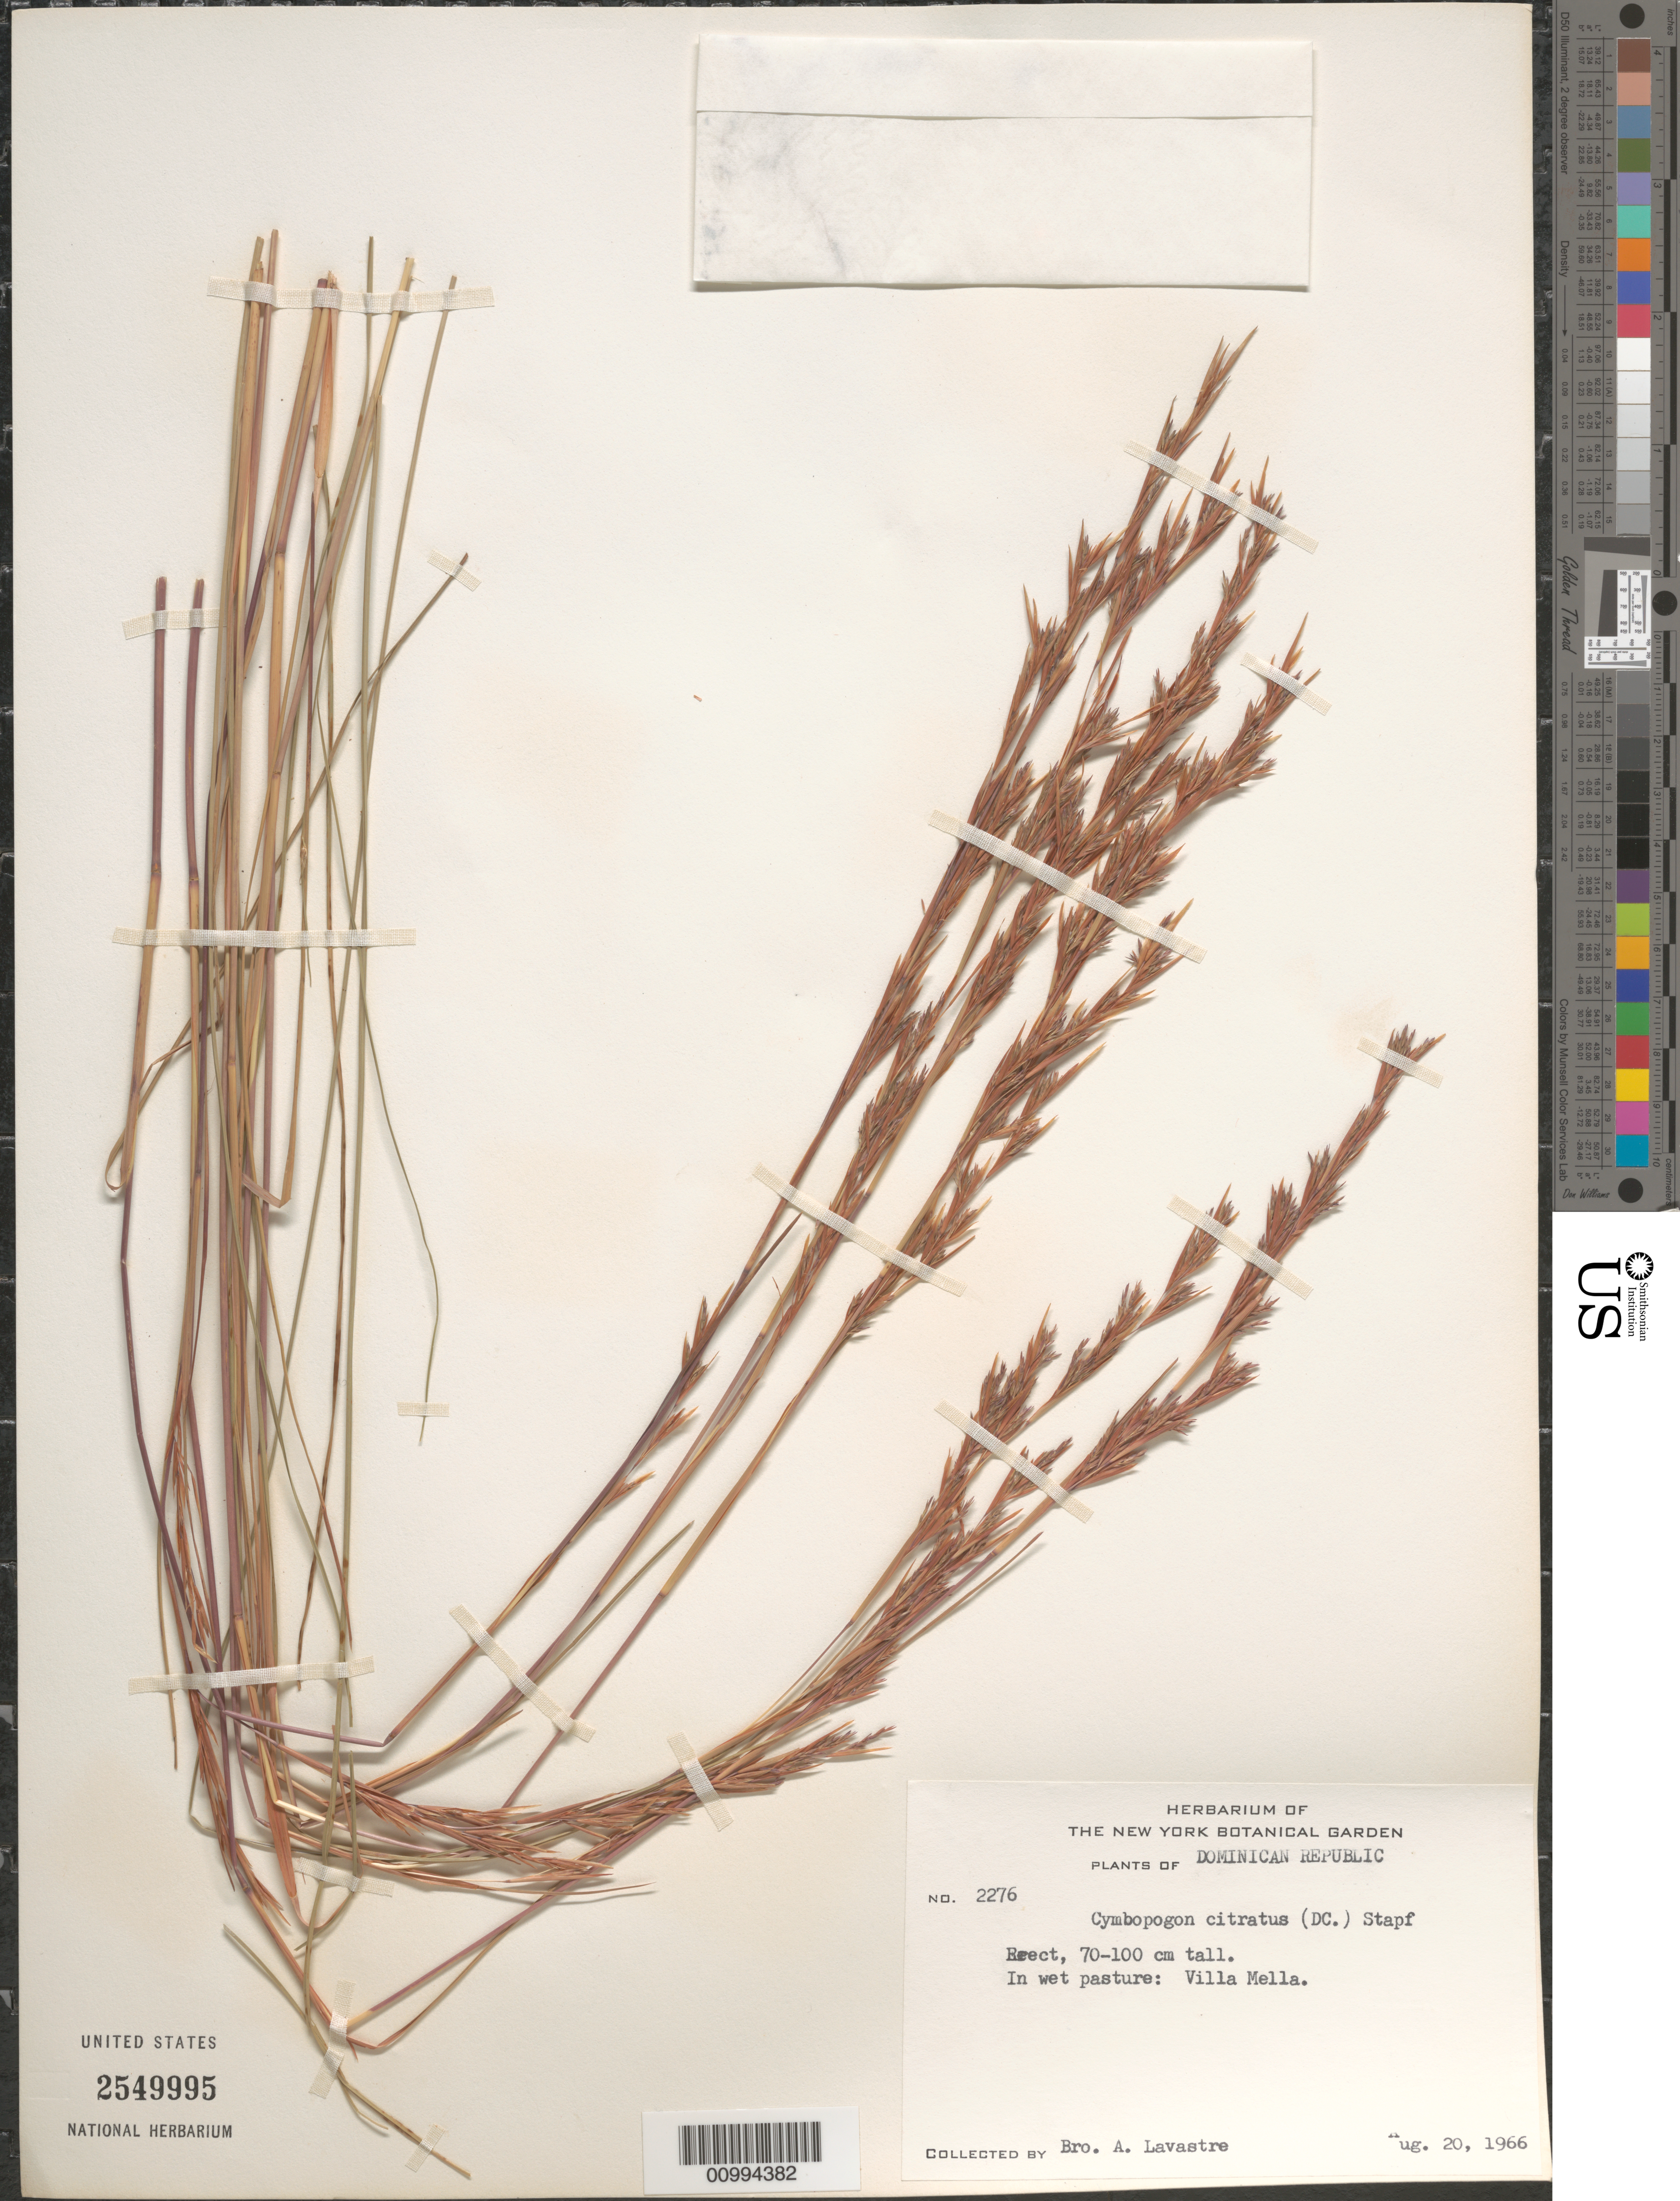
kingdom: Plantae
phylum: Tracheophyta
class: Liliopsida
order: Poales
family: Poaceae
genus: Cymbopogon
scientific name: Cymbopogon citratus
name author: (DC.) Stapf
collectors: B. Lavastre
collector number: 2276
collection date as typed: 20 Aug 1966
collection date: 1966-08-20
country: Dominican Republic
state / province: Distrito Nacional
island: Hispaniola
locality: Villa Mella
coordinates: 0 N, 0 E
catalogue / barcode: US 2549995